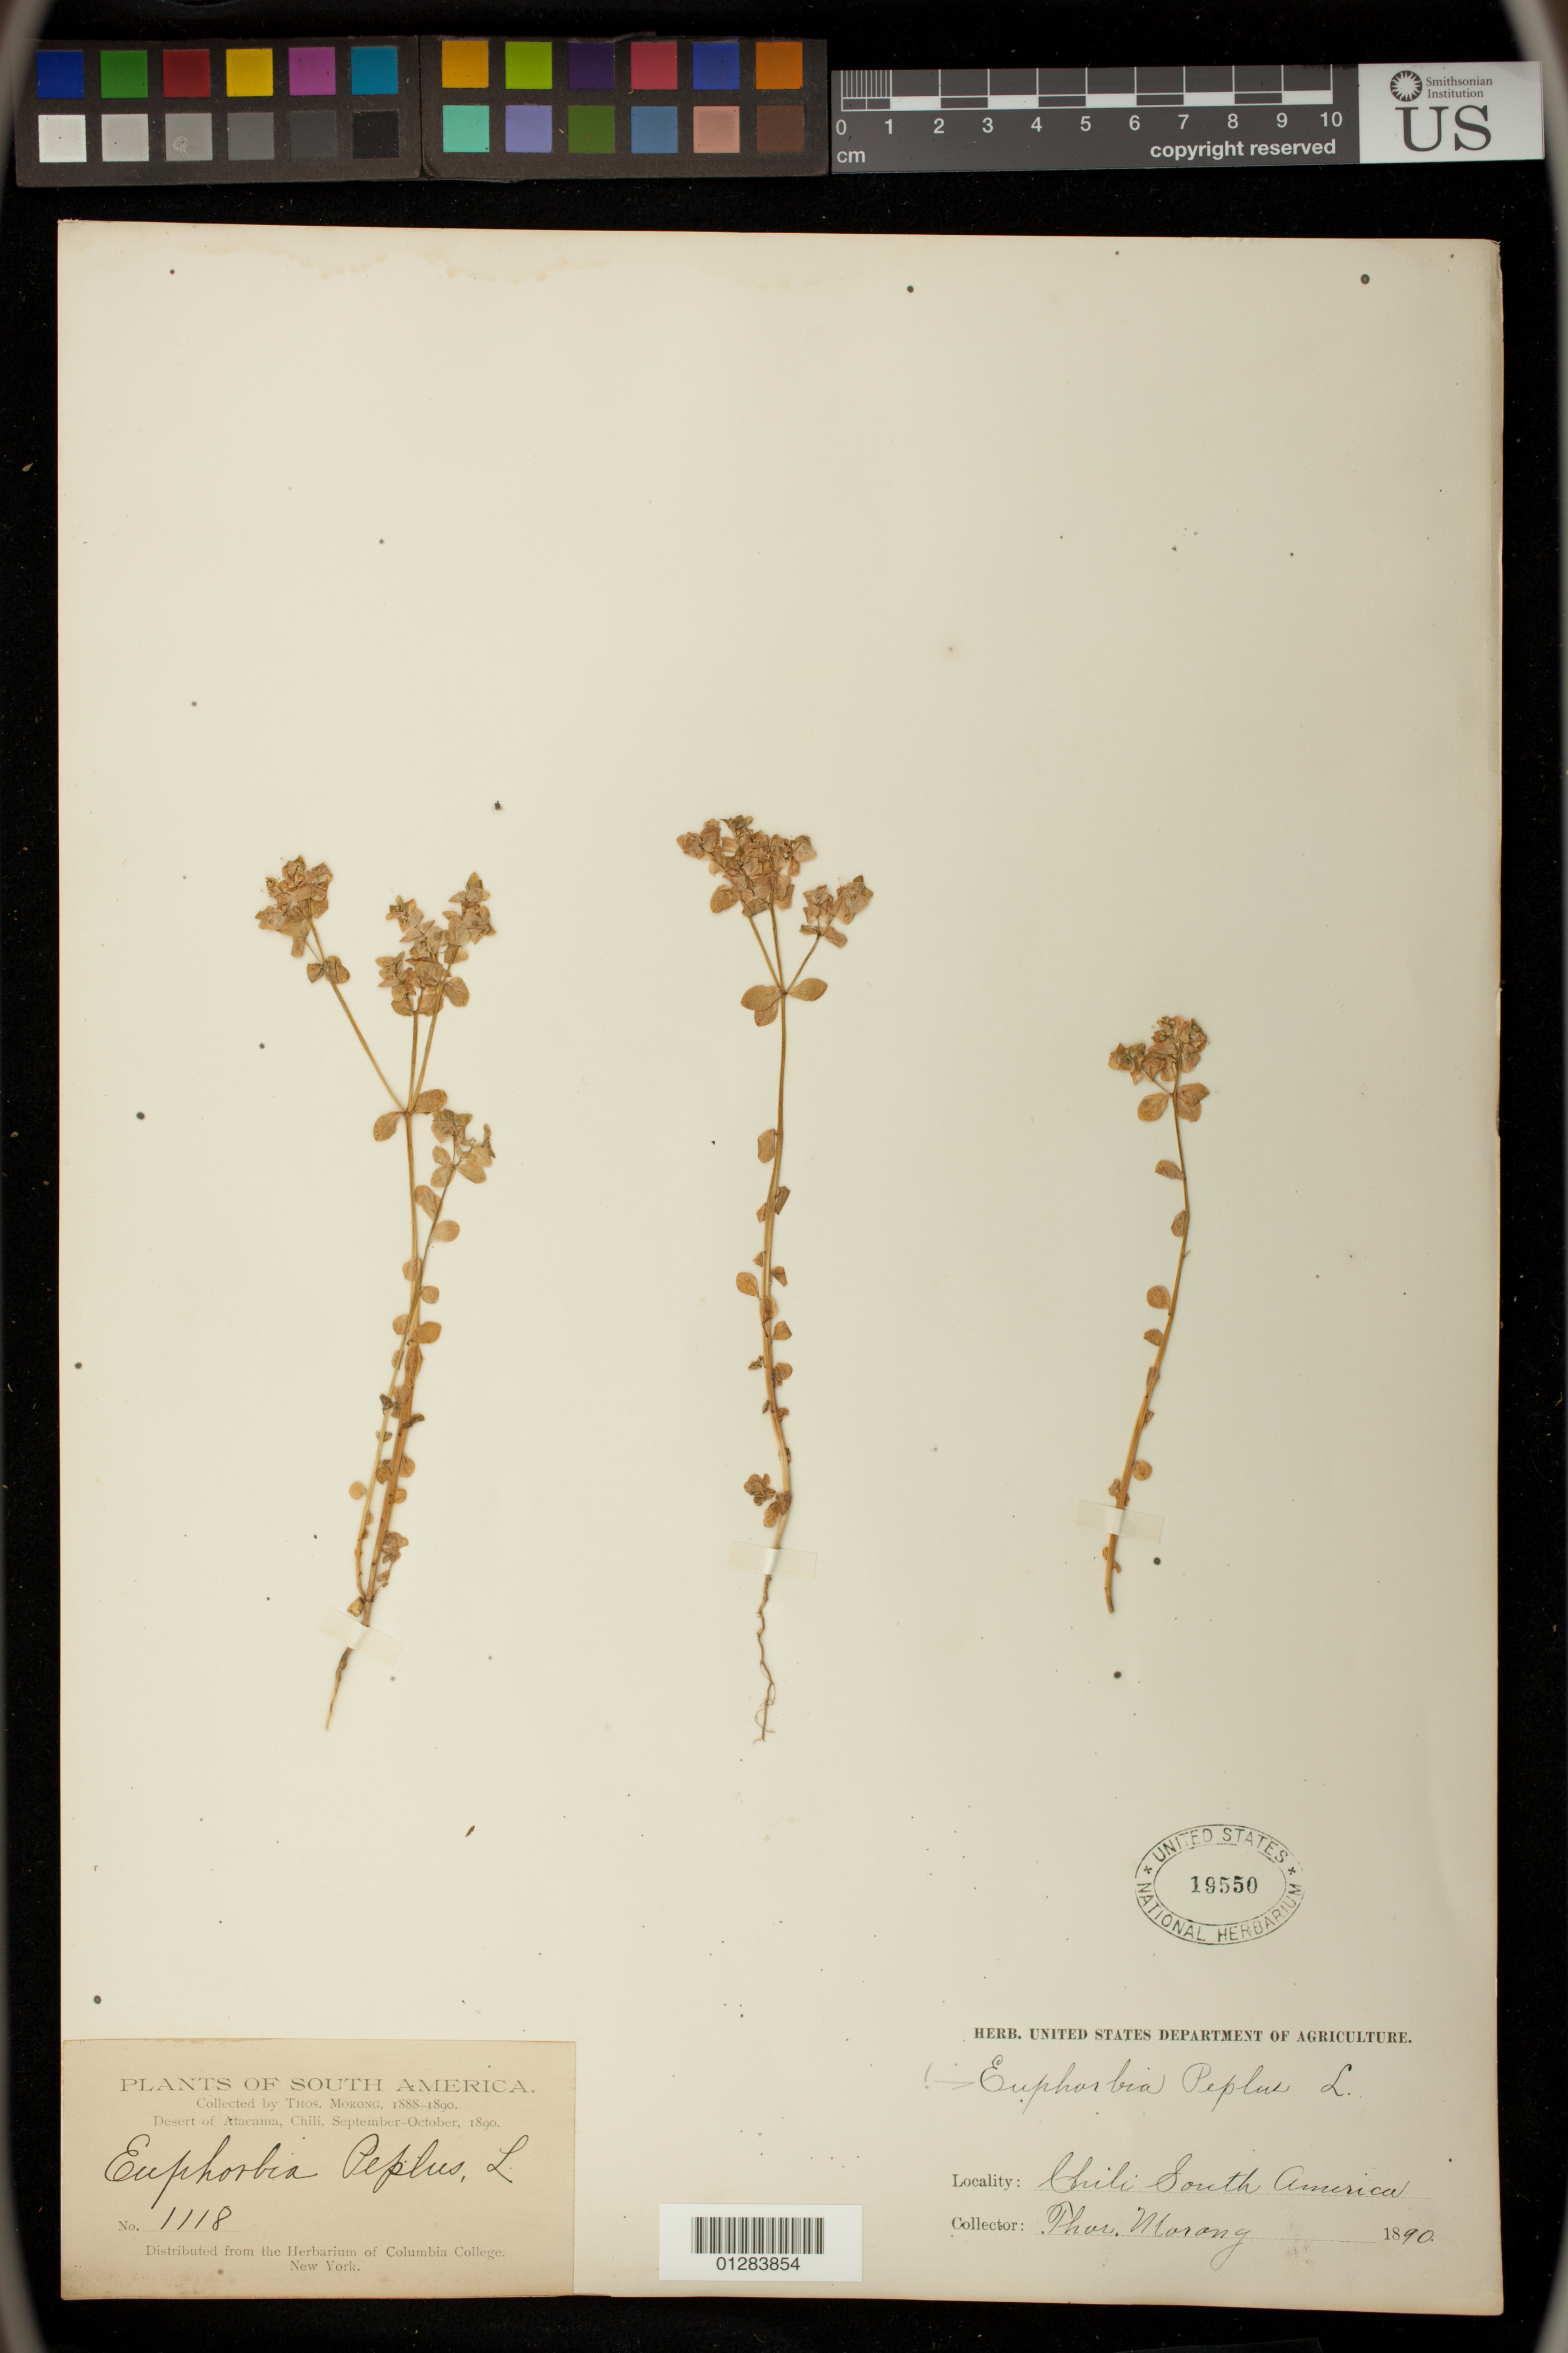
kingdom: Plantae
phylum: Tracheophyta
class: Magnoliopsida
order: Malpighiales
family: Euphorbiaceae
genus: Euphorbia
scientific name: Euphorbia peplus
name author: L.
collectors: T. Morong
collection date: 1890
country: Chile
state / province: Atacama (III)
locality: Desert of Atacama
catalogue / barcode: US 19550